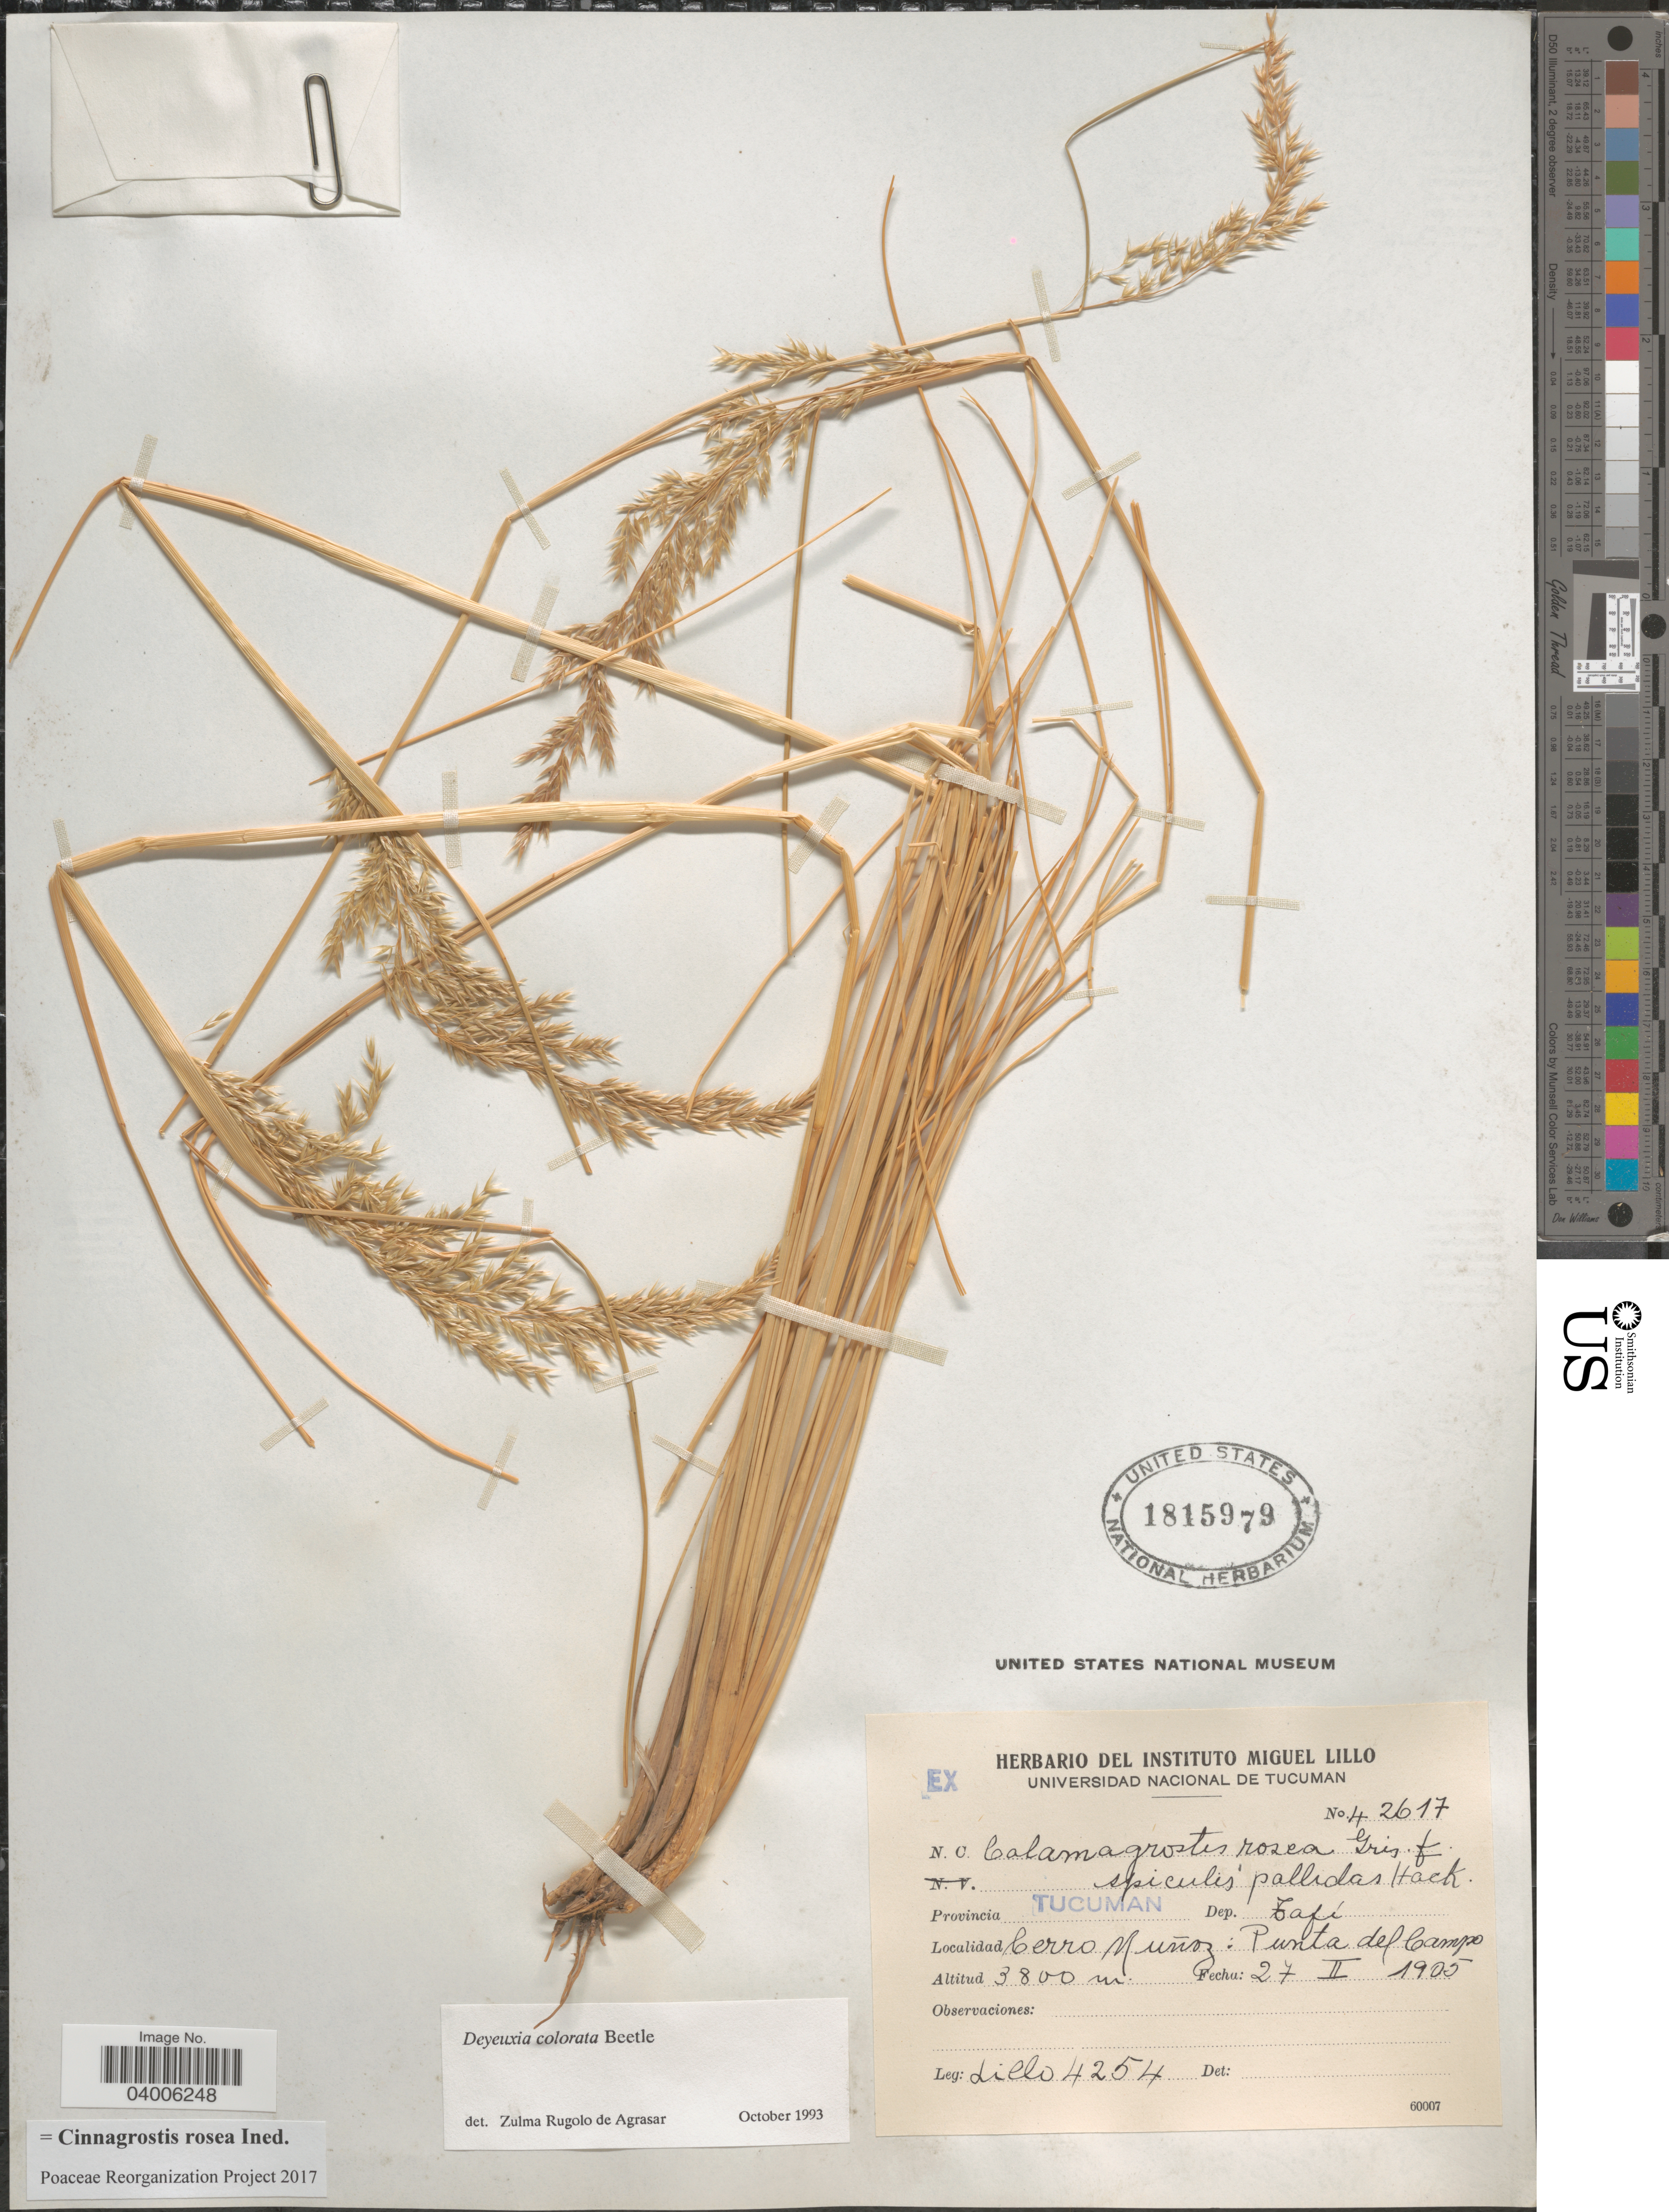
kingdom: Plantae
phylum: Tracheophyta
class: Liliopsida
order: Poales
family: Poaceae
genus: Cinnagrostis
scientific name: Cinnagrostis rosea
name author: (Griseb.) P.M. Peterson et al.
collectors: M. Lillo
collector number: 4254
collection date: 1905-02-27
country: Argentina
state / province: Tucuman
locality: Dep. Tafí. Cerro Muñoz: Punta del Campo.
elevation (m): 3800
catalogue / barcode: US 1815979